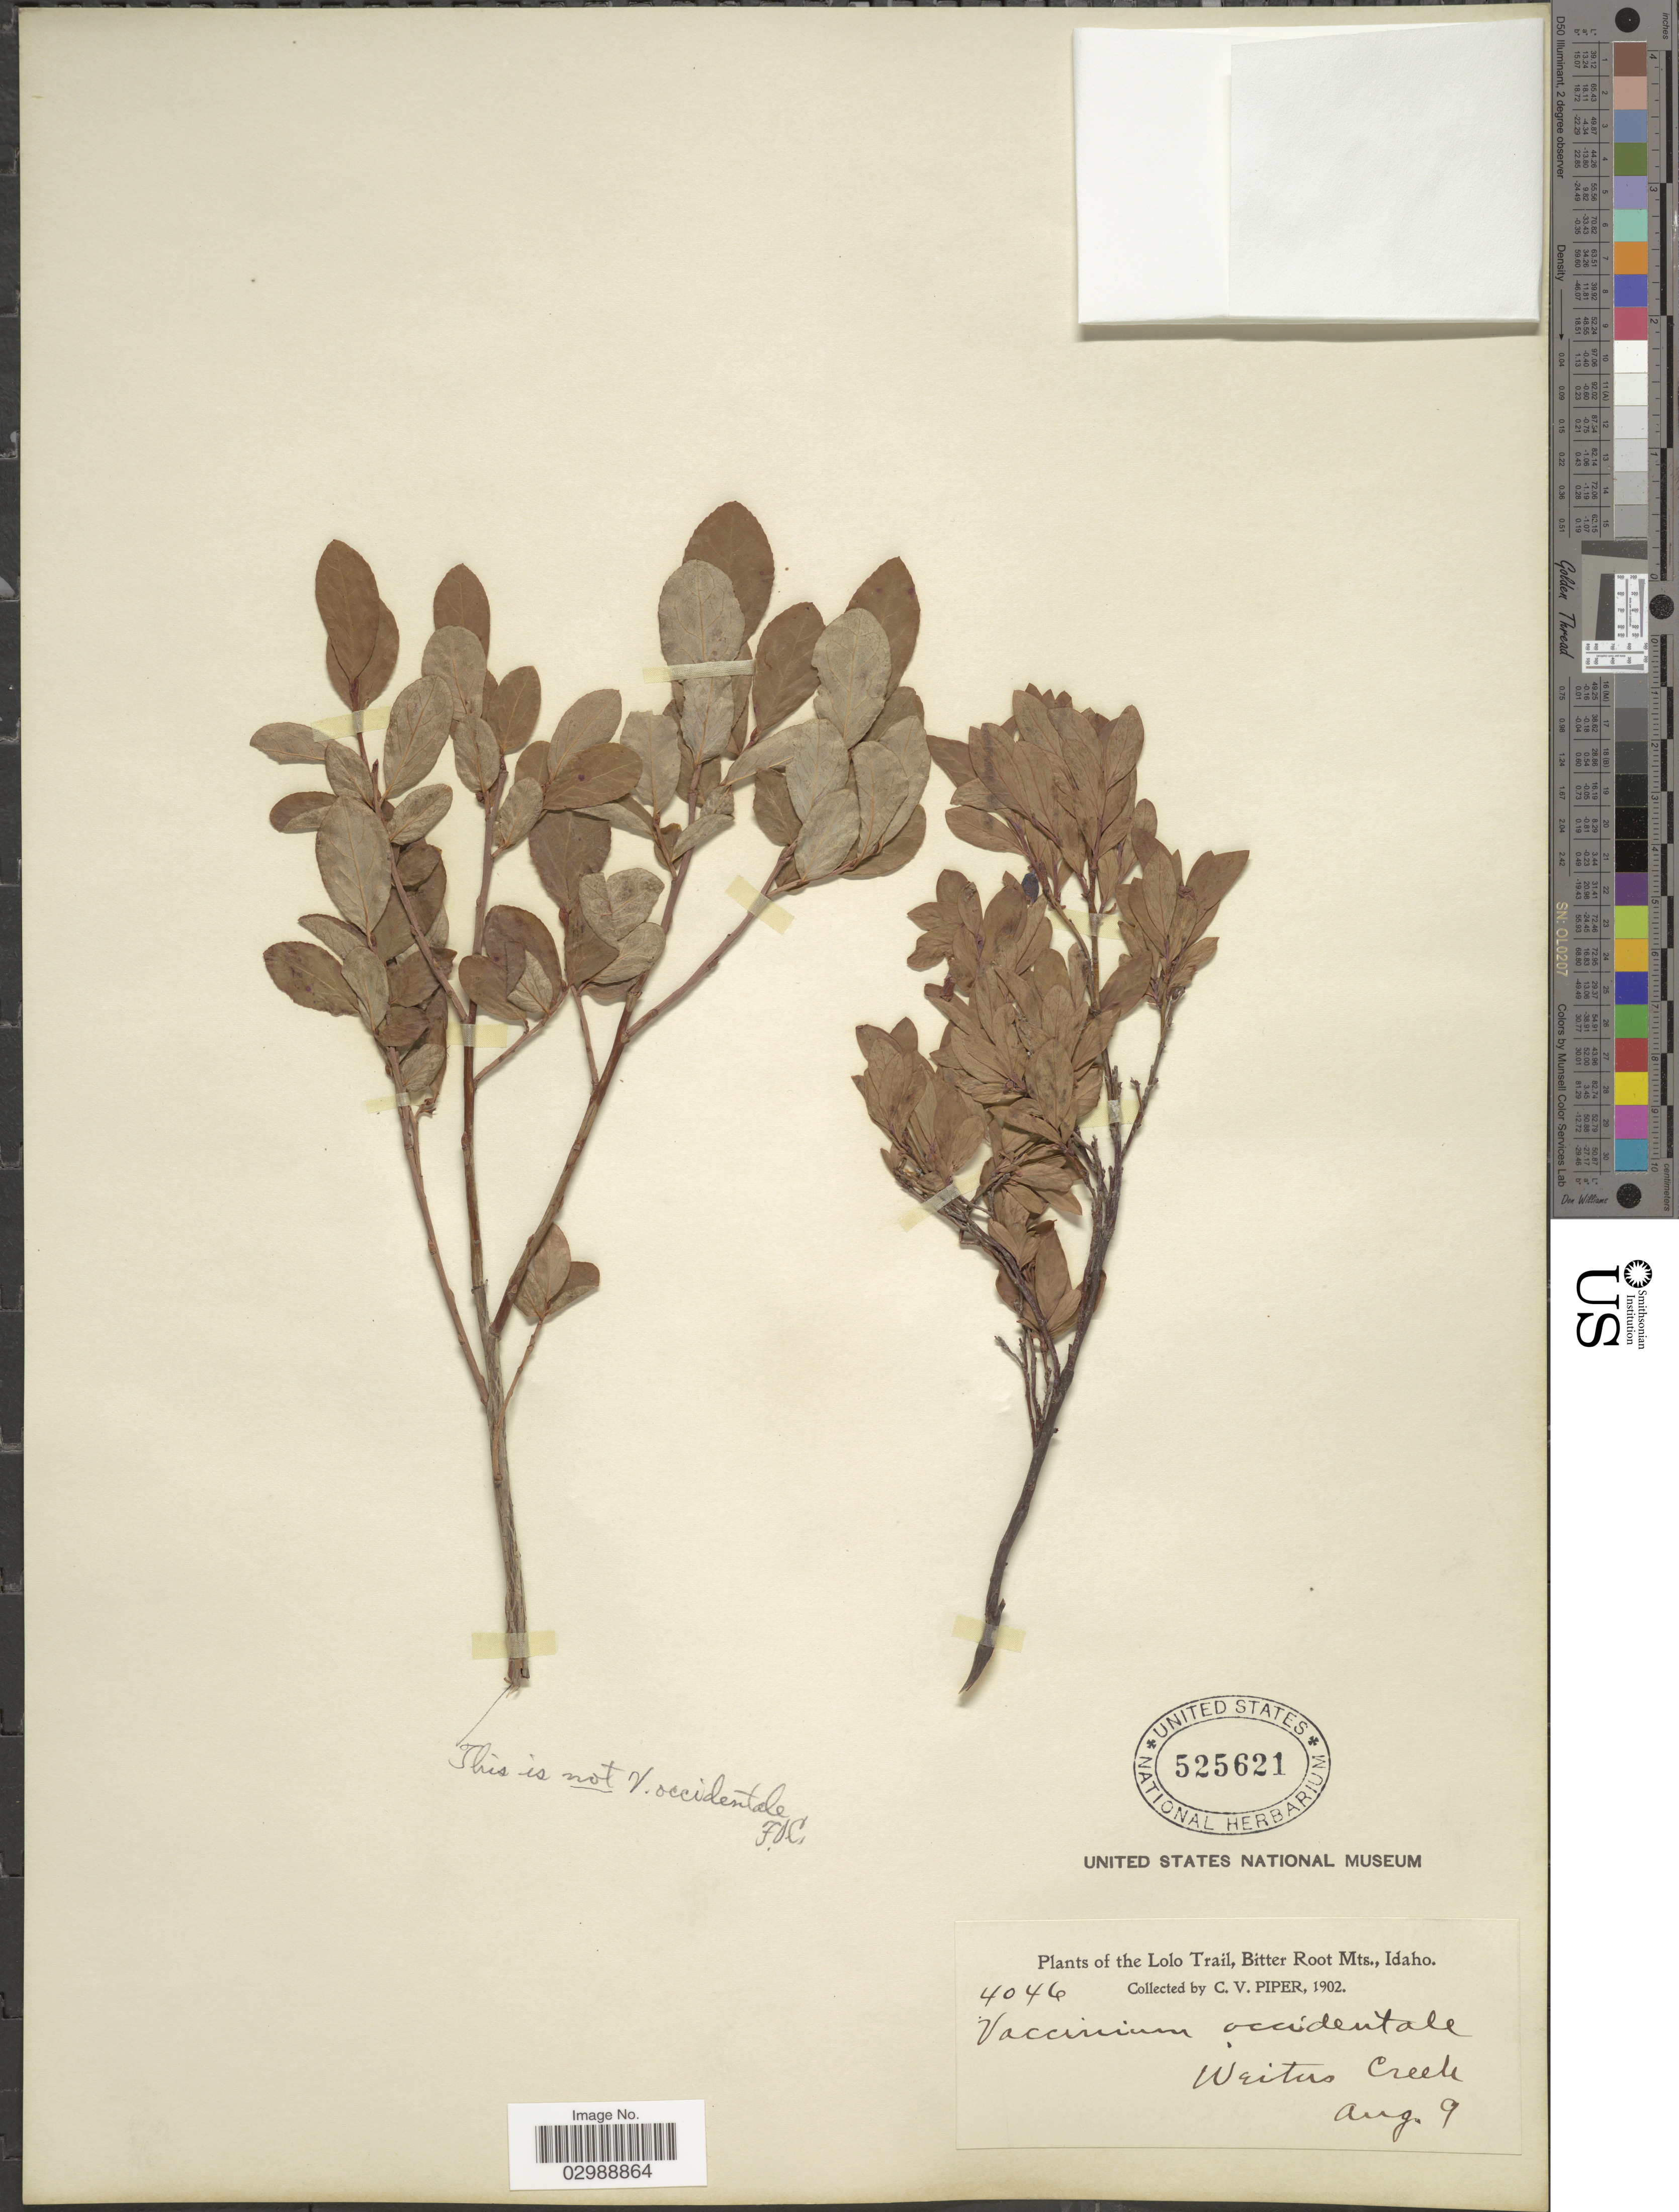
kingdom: Plantae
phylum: Tracheophyta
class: Magnoliopsida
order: Ericales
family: Ericaceae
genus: Vaccinium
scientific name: Vaccinium occidentale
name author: A. Gray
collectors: C. V. Piper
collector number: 4046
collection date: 1902-08-09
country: United States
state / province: Idaho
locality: Lolo Trail, Bitter Root Mts. Weiters Creek.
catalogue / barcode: US 525621